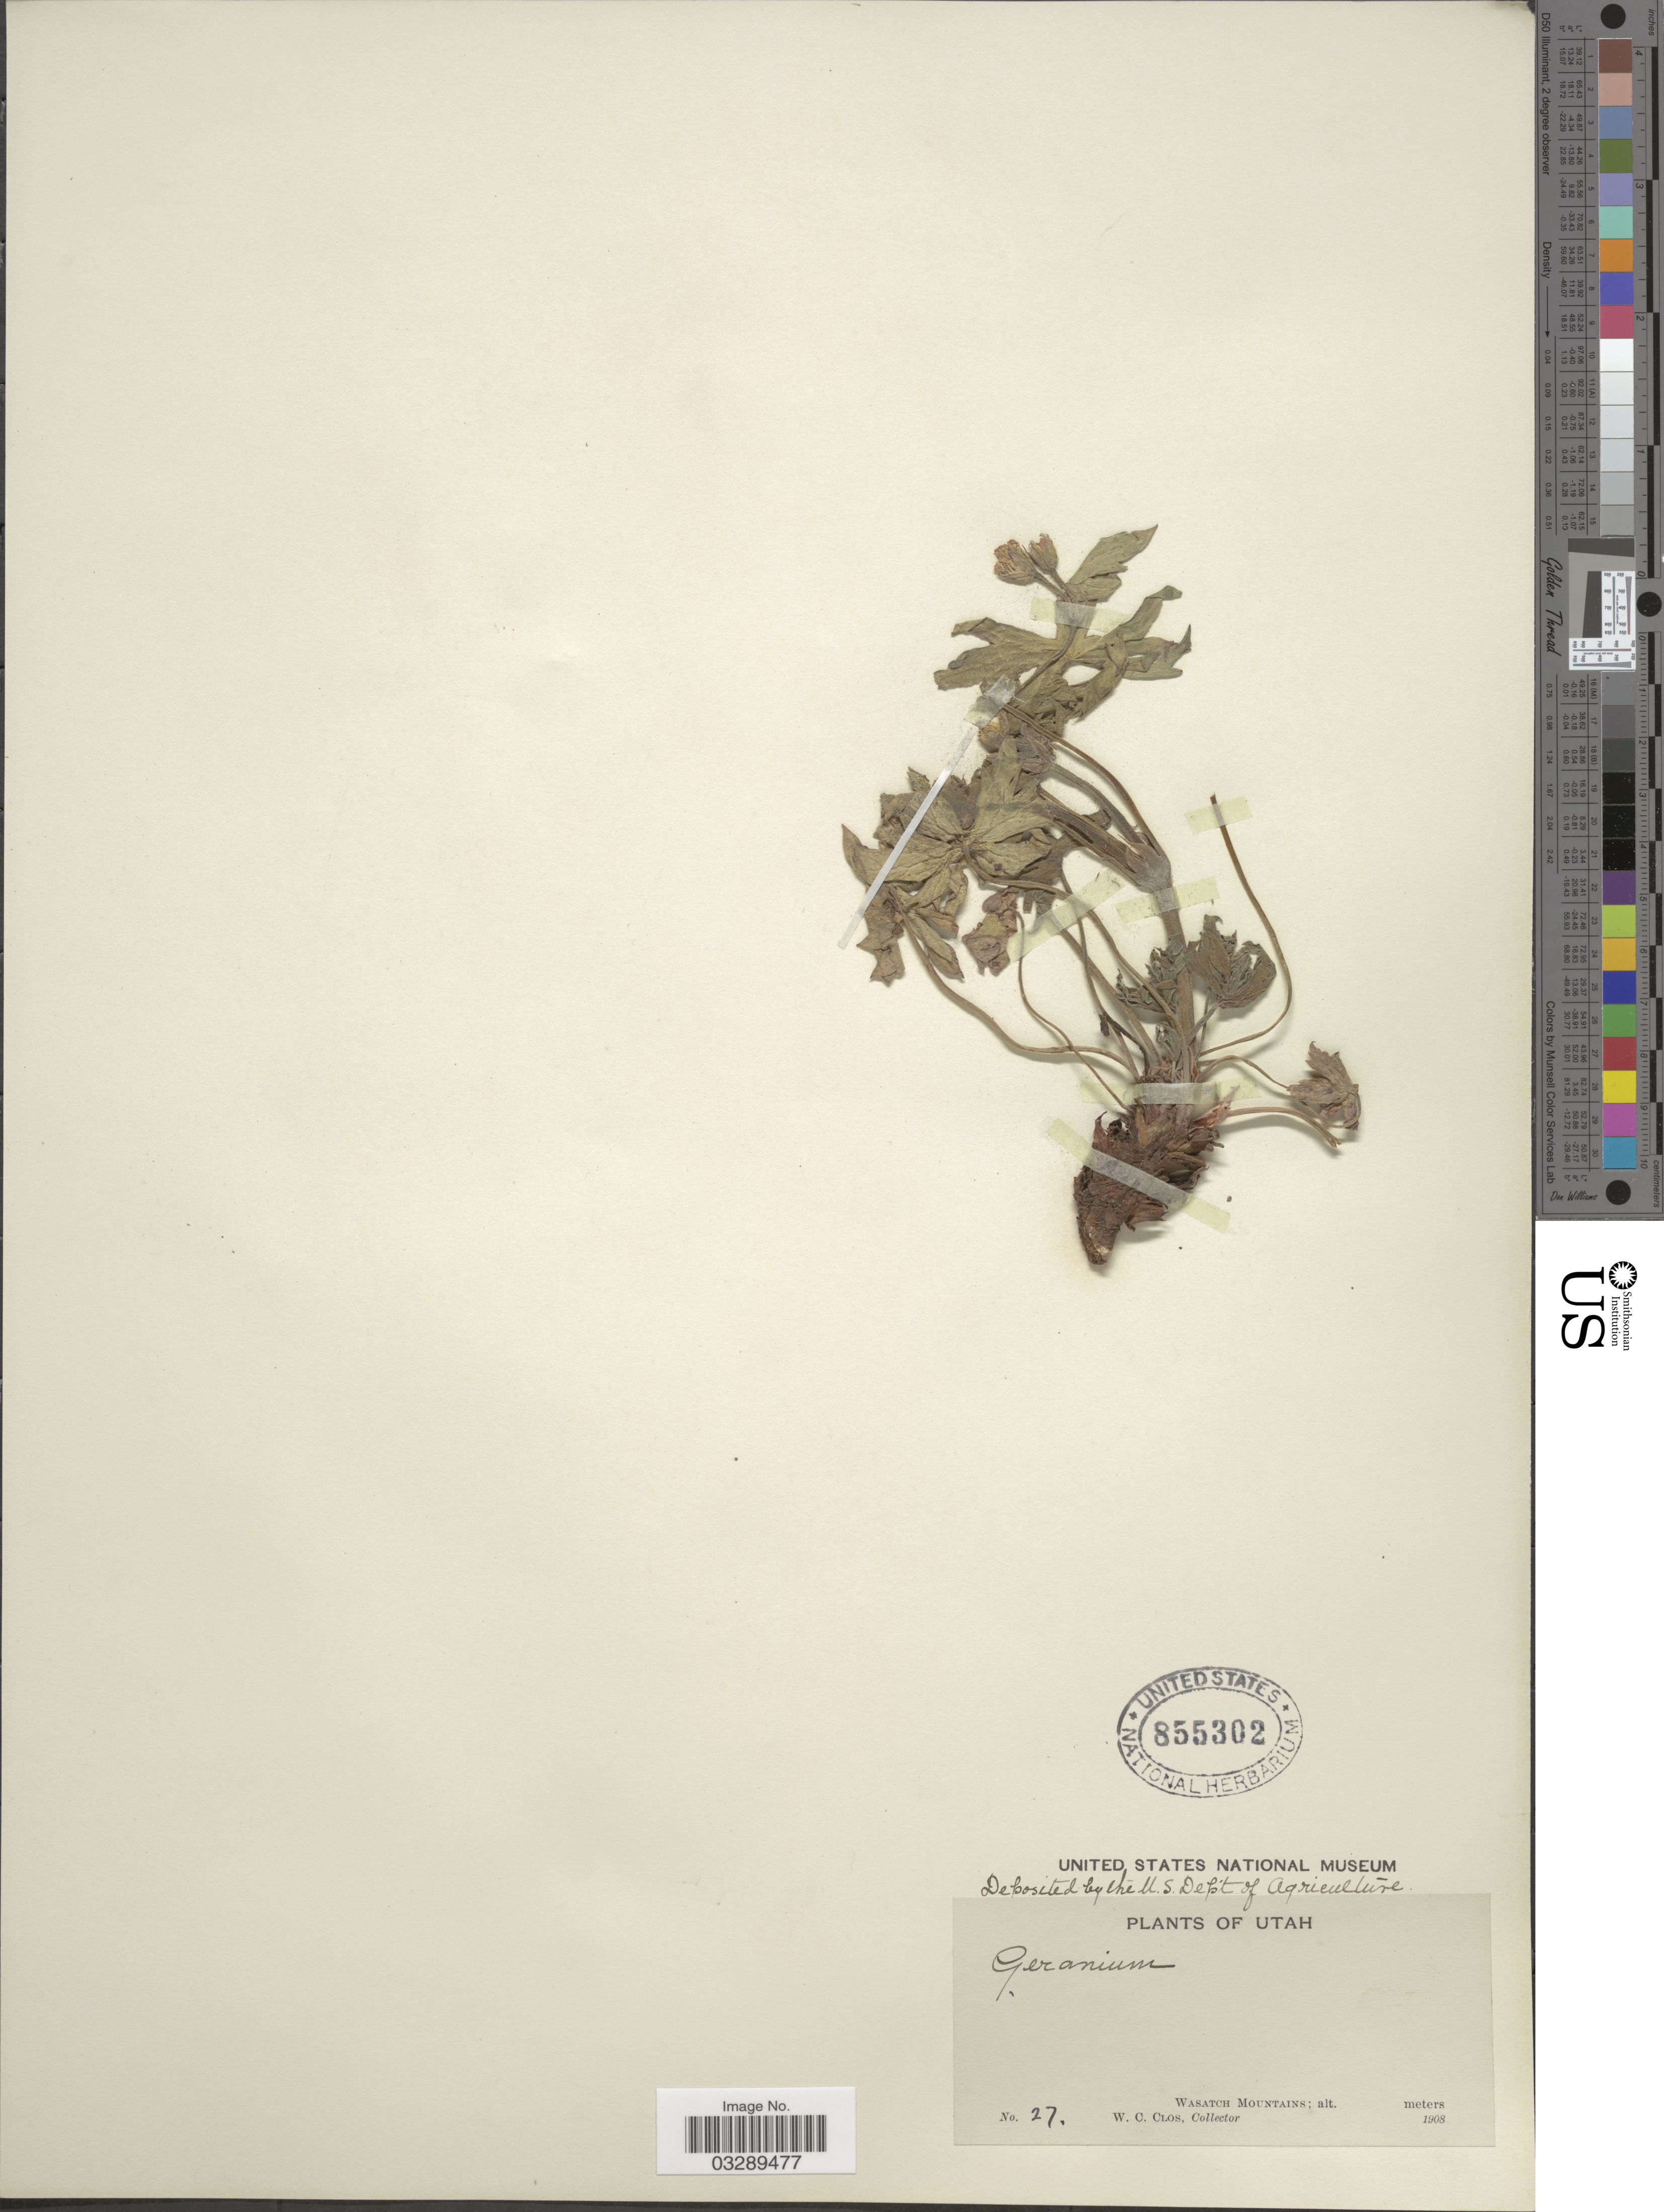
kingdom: Plantae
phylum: Tracheophyta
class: Magnoliopsida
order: Geraniales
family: Geraniaceae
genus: Geranium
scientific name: Geranium sp.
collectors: W. C. Clos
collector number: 27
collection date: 1908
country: United States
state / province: Utah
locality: Wasatch Mountains.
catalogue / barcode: US 855302